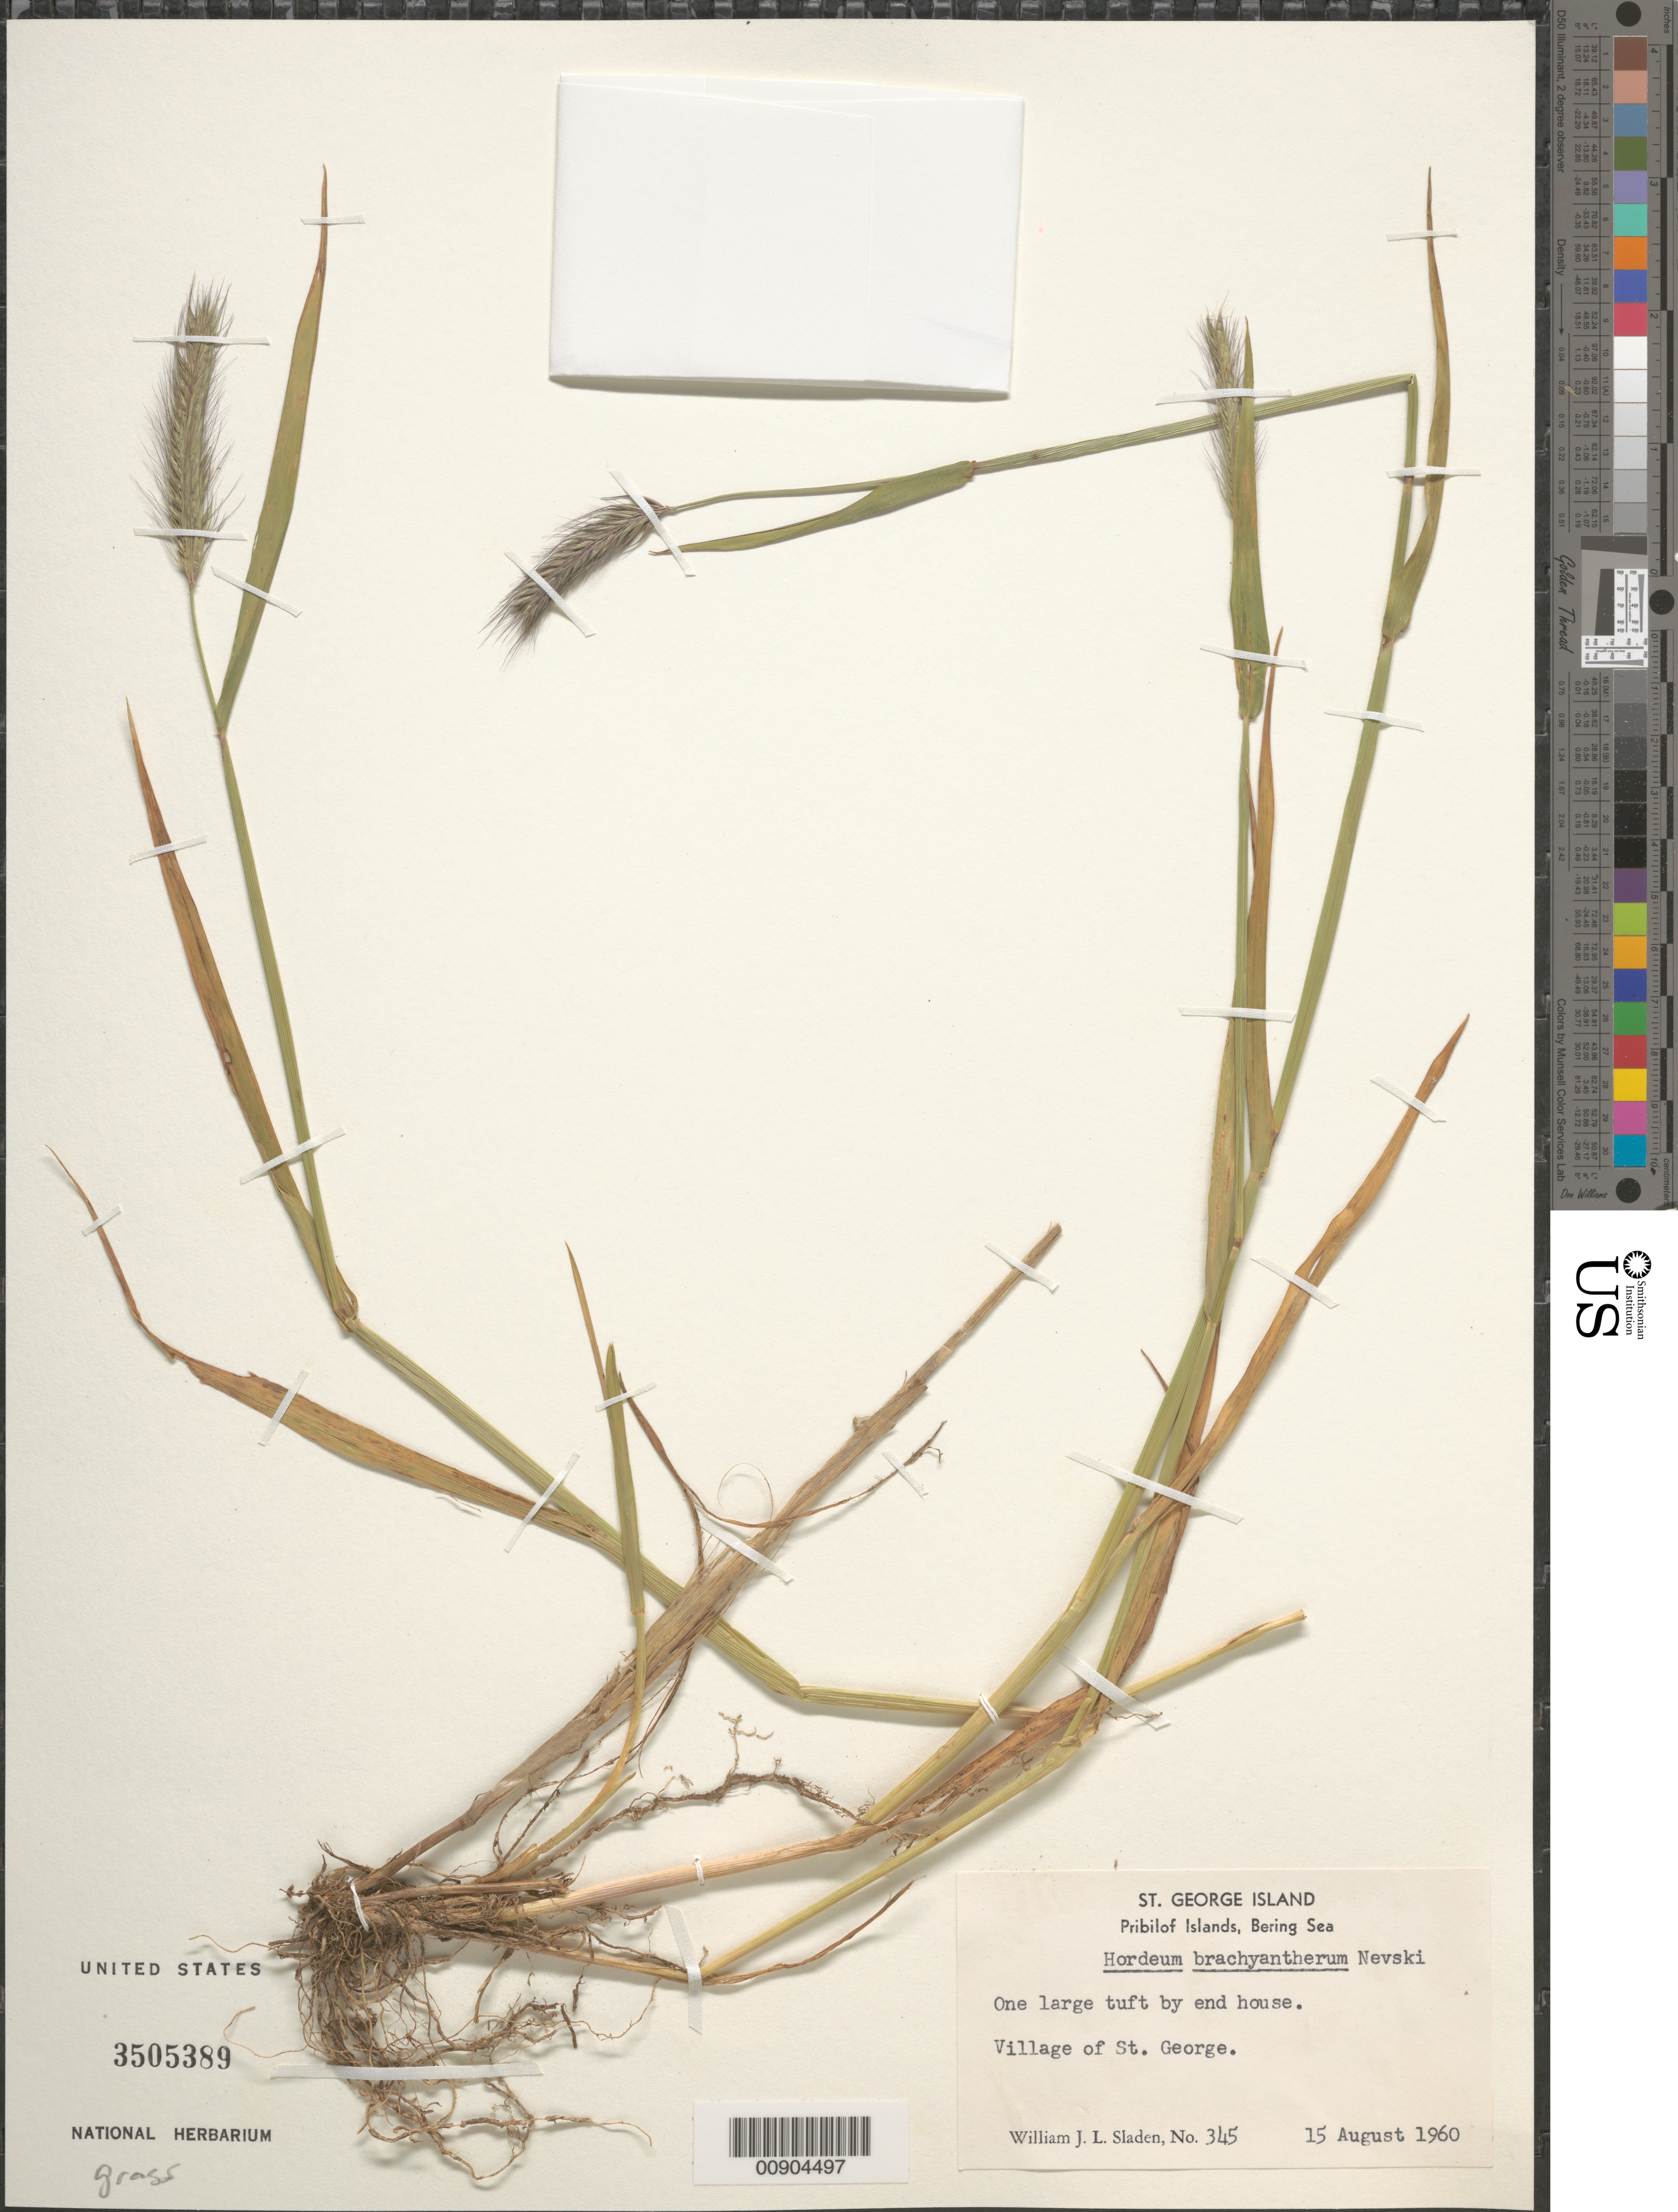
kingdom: Plantae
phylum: Tracheophyta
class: Liliopsida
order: Poales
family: Poaceae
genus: Hordeum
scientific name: Hordeum brachyantherum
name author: Nevski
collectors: W. Sladen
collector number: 345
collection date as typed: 15 Aug 1960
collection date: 1960-08-15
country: United States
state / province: Alaska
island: St. George Island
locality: St. George Island. Village of St. George., Bering Sea, Pribilof Islands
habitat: One large tuft by end of house.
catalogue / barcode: US 3505389